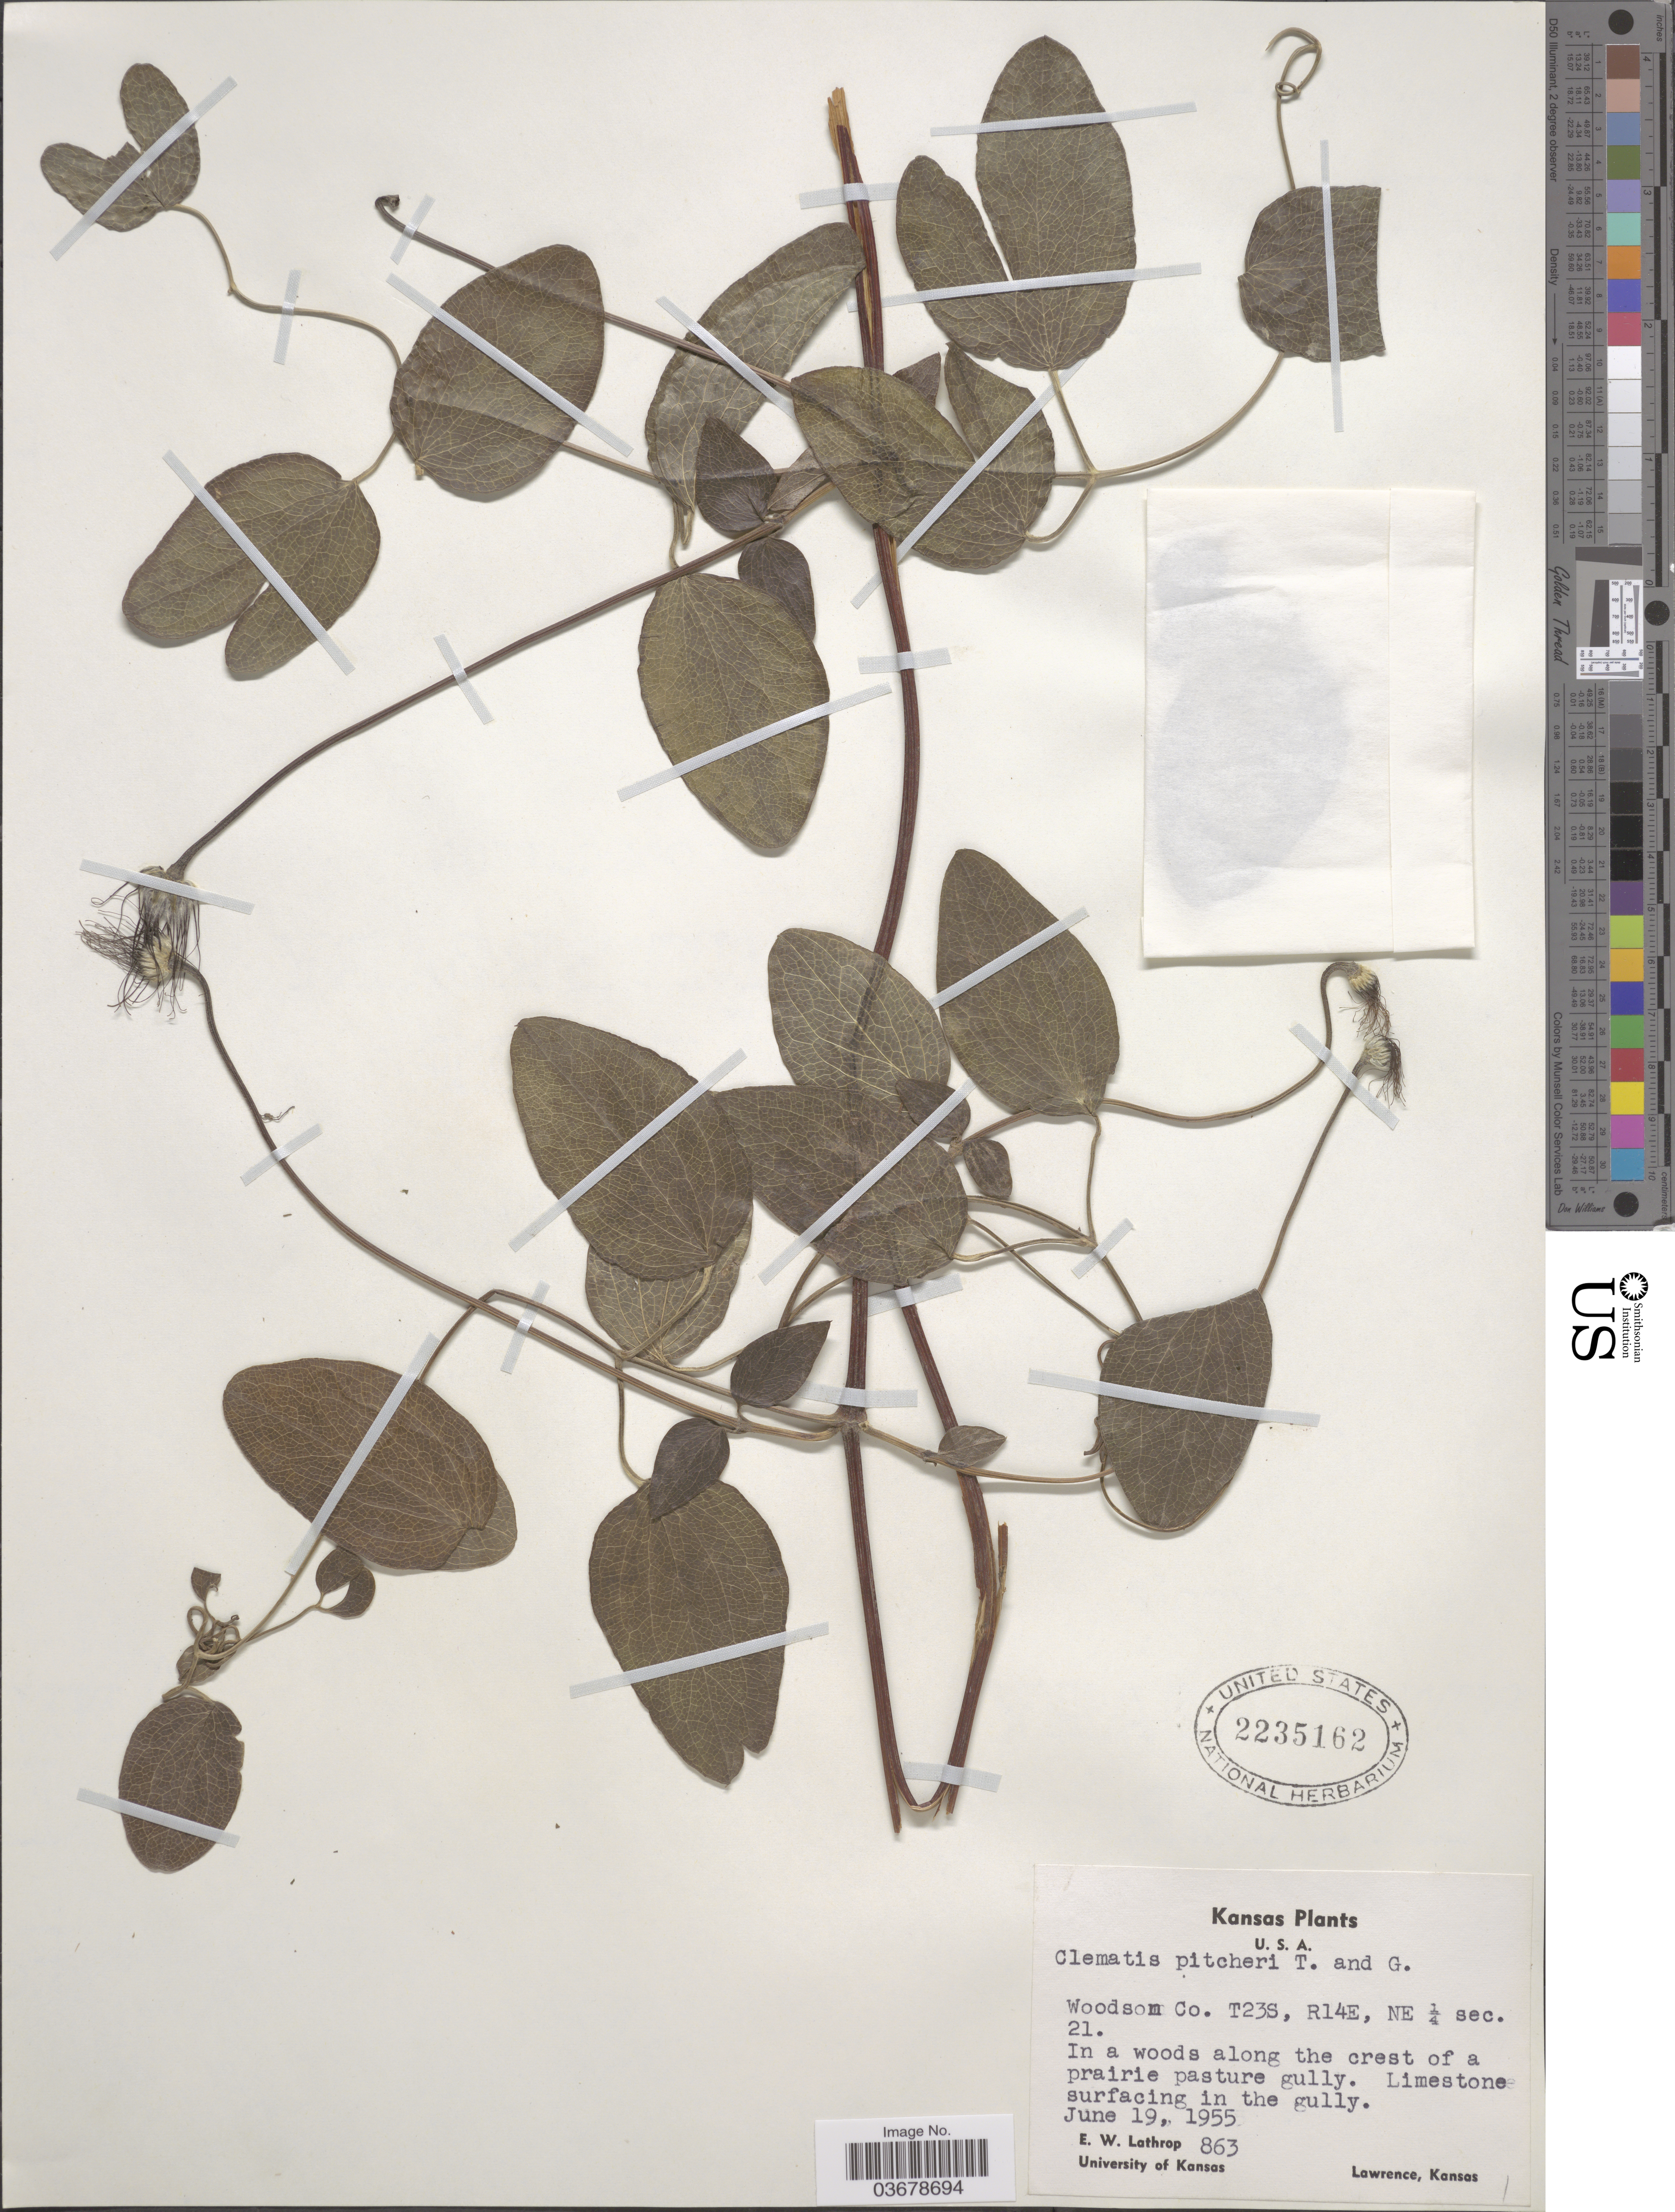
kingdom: Plantae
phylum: Tracheophyta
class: Magnoliopsida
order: Ranunculales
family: Ranunculaceae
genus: Clematis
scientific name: Clematis viorna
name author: L.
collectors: E. W. Lathrop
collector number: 863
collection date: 1955-06-19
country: United States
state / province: Kansas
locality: U.S.A. Woodson Co. T23S, R14E, NE ¼ sec. 21.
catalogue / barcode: US 2235162